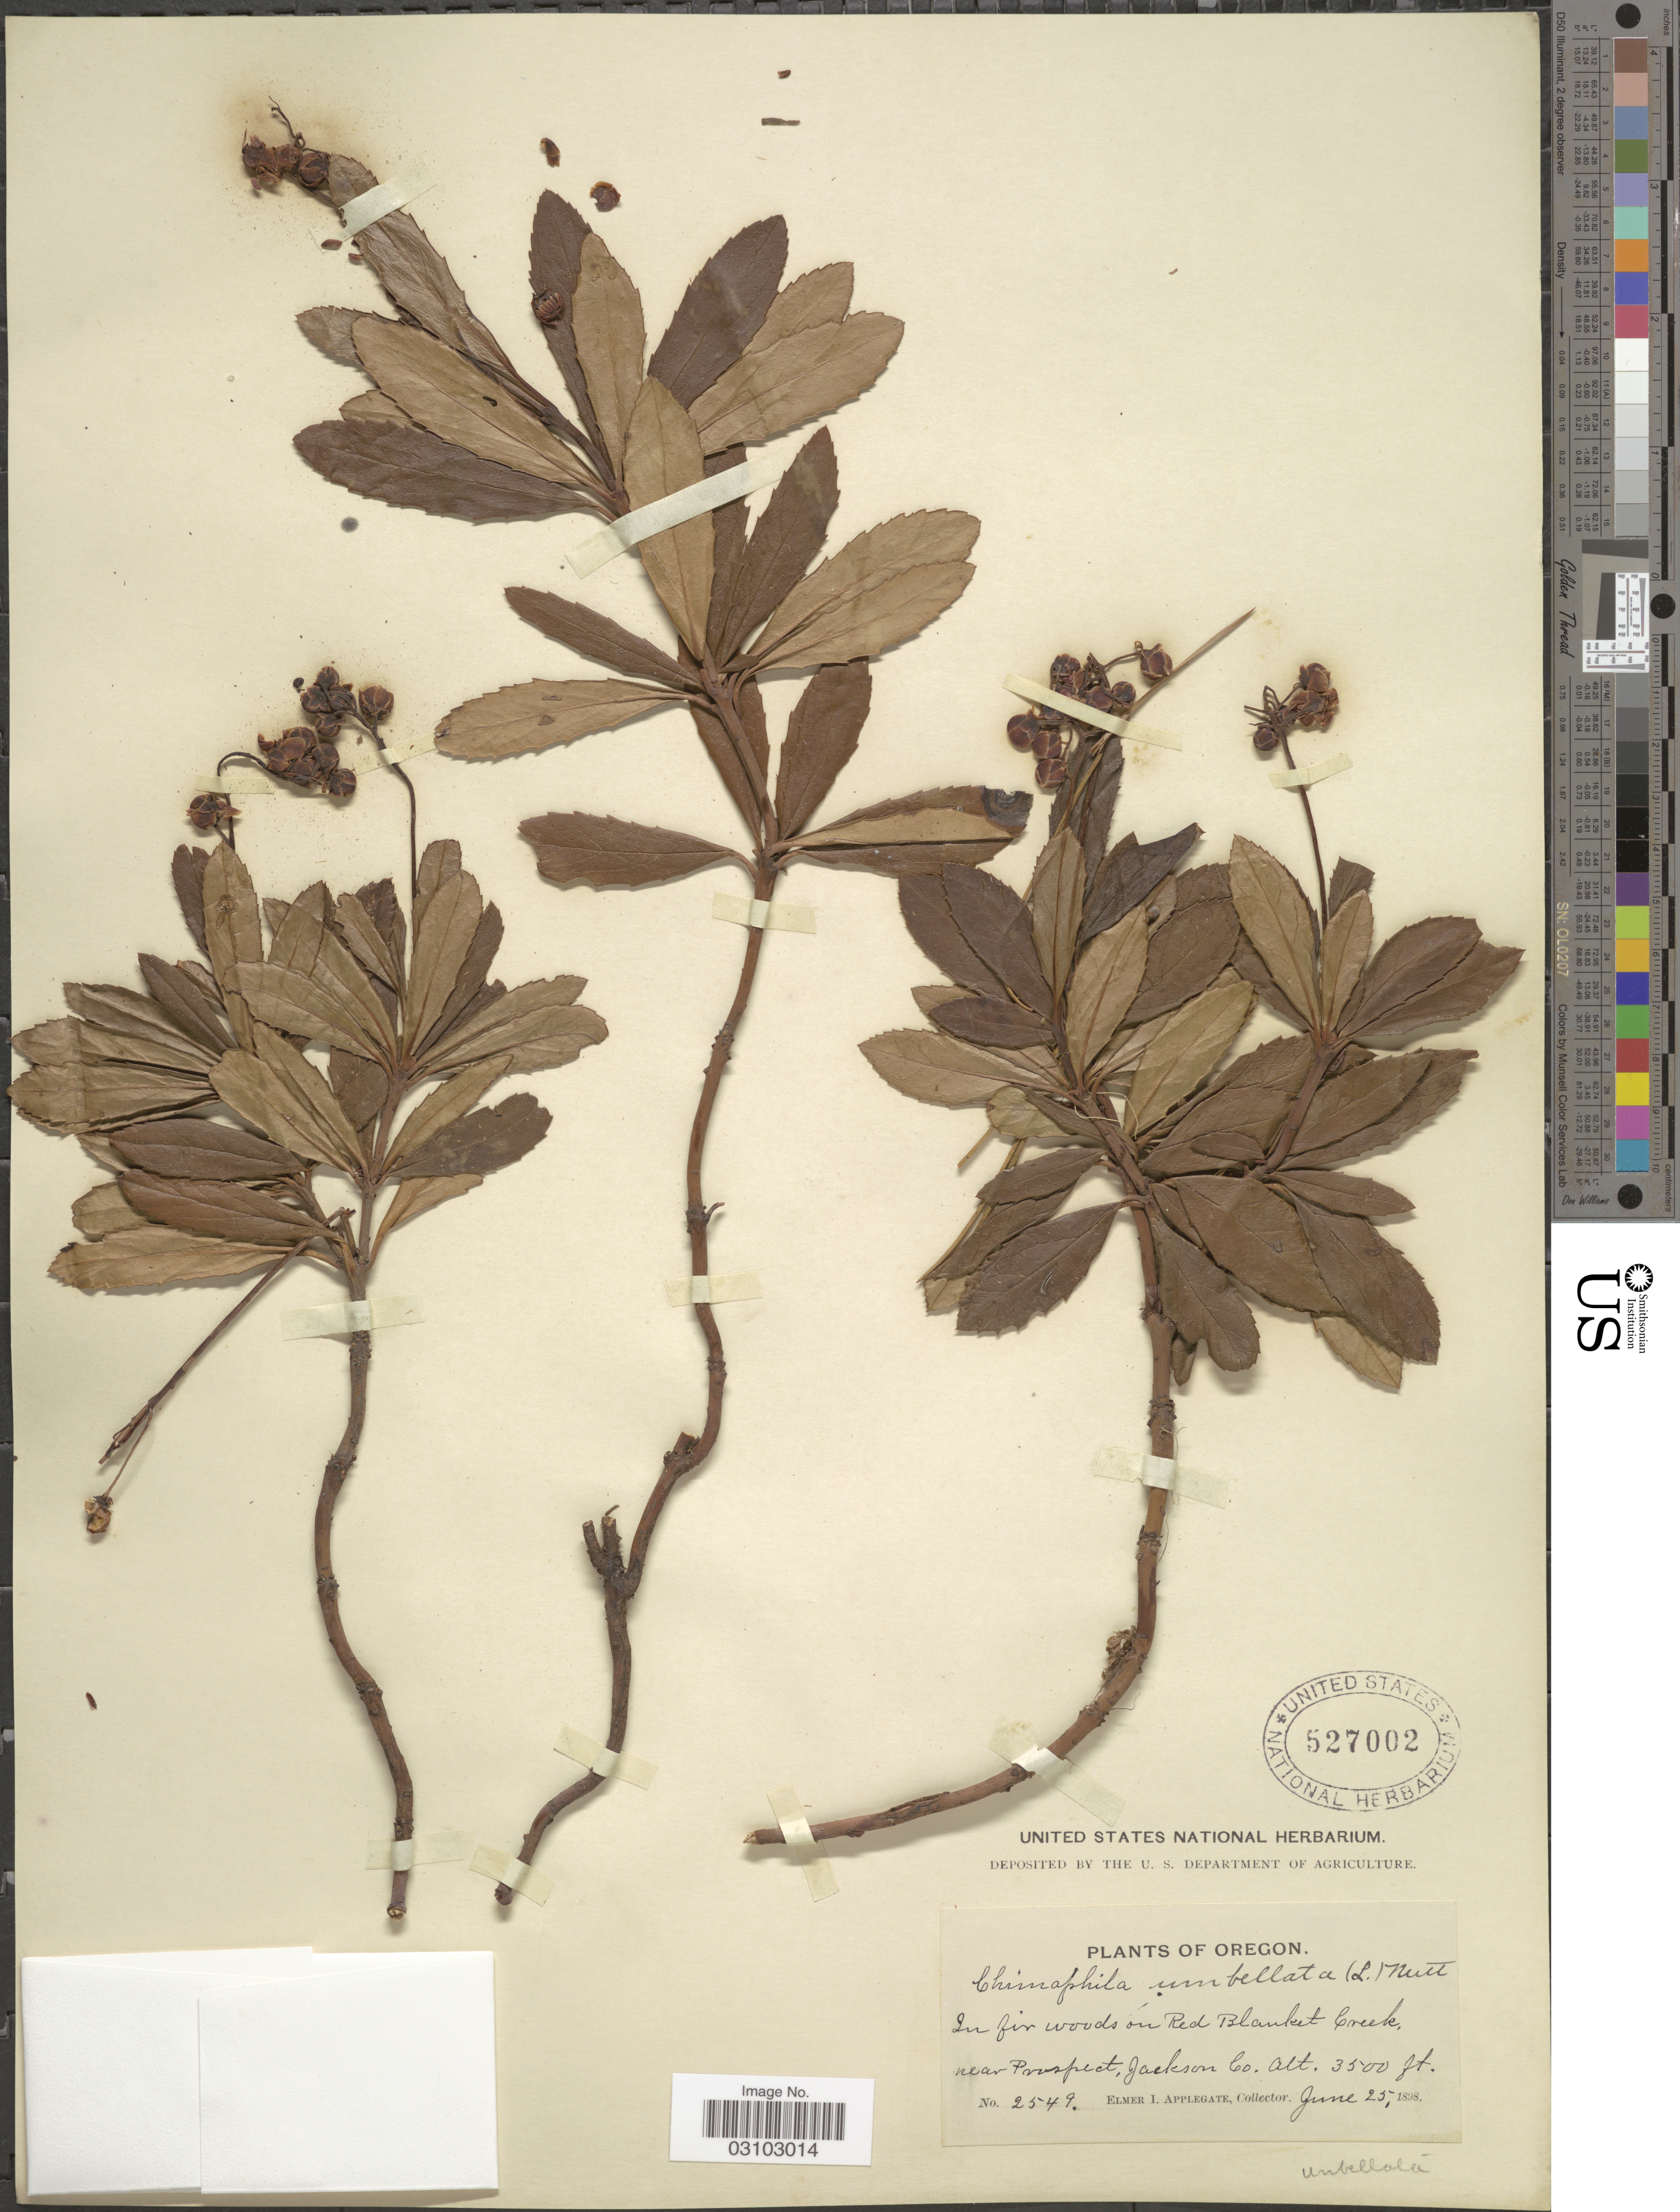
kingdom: Plantae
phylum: Tracheophyta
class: Magnoliopsida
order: Ericales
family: Ericaceae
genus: Chimaphila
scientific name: Chimaphila umbellata subsp. occidentalis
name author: (Rydb.) Hultén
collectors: E. I. Applegate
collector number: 2549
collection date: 1898-06-25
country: United States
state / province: Oregon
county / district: Jackson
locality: Red Blanket Creek, near Prospect, Jackson Co.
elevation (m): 1067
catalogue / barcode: US 527002